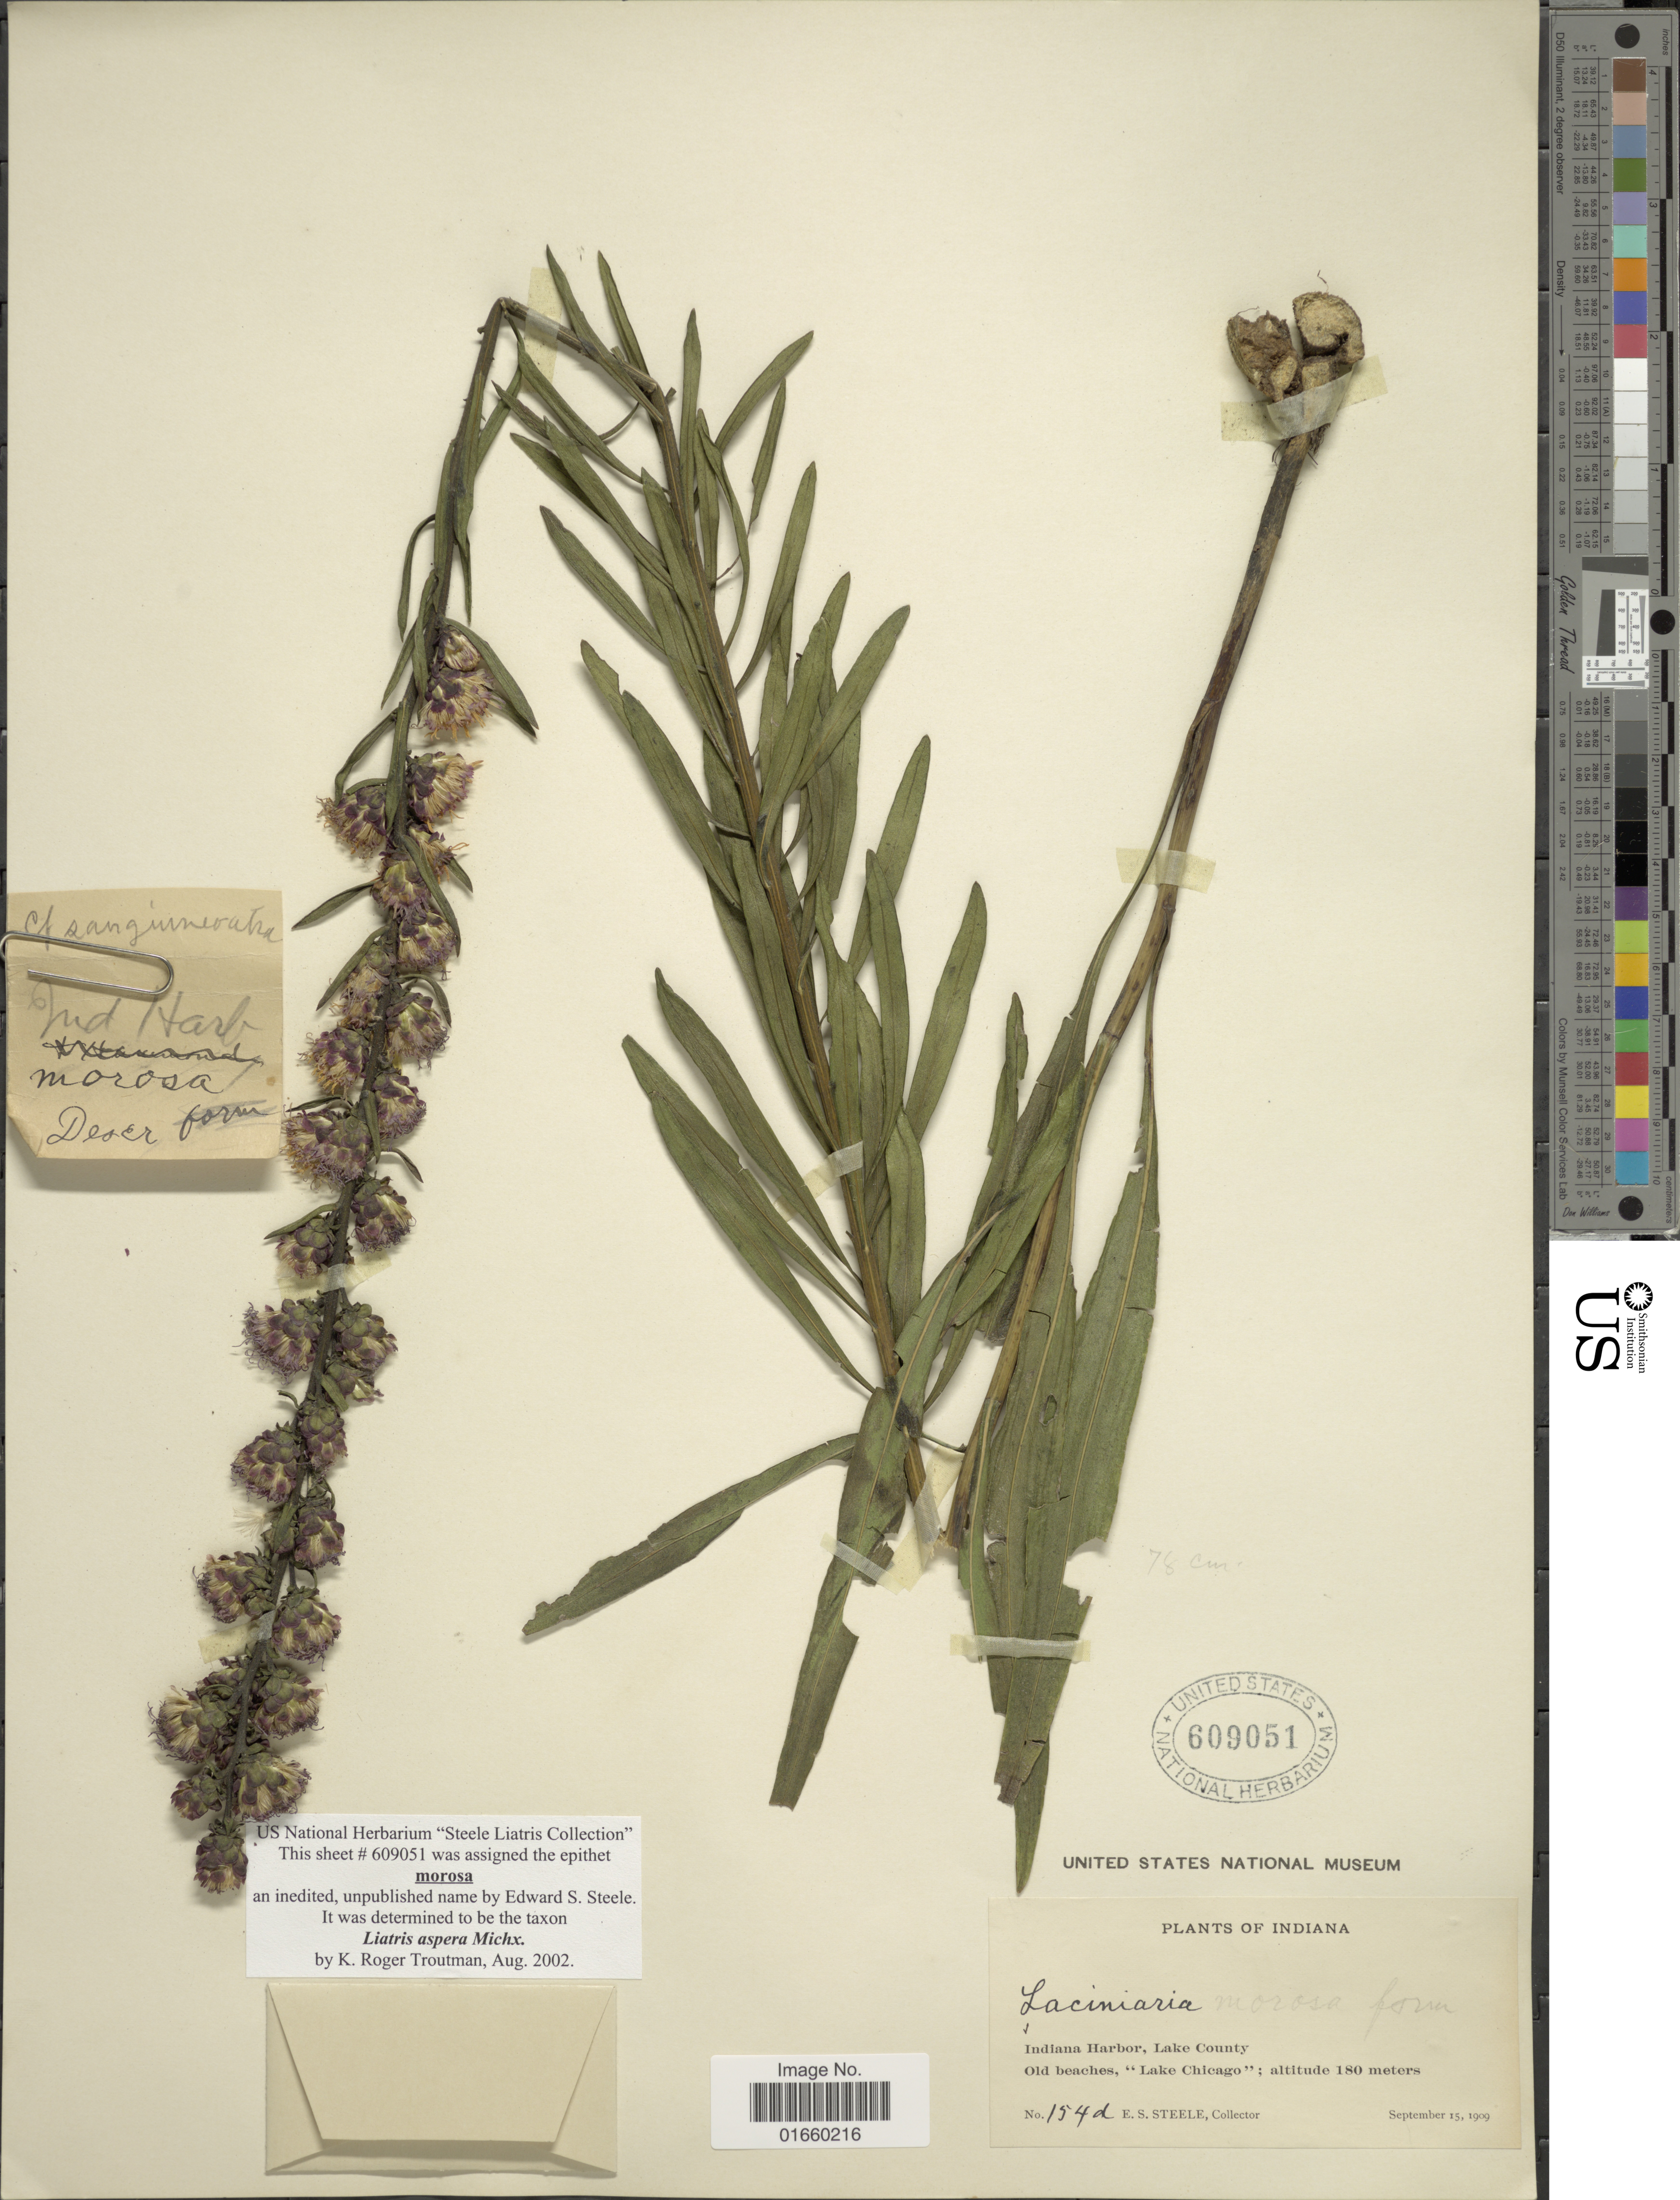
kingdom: Plantae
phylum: Tracheophyta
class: Magnoliopsida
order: Asterales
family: Asteraceae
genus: Liatris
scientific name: Liatris aspera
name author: Michx.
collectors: E. Steele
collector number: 154d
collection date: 1909-09-15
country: United States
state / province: Indiana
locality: Indiana Harbor, Lake Countu, Old beaches, "Lake Chicago"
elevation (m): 180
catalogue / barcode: US 609051